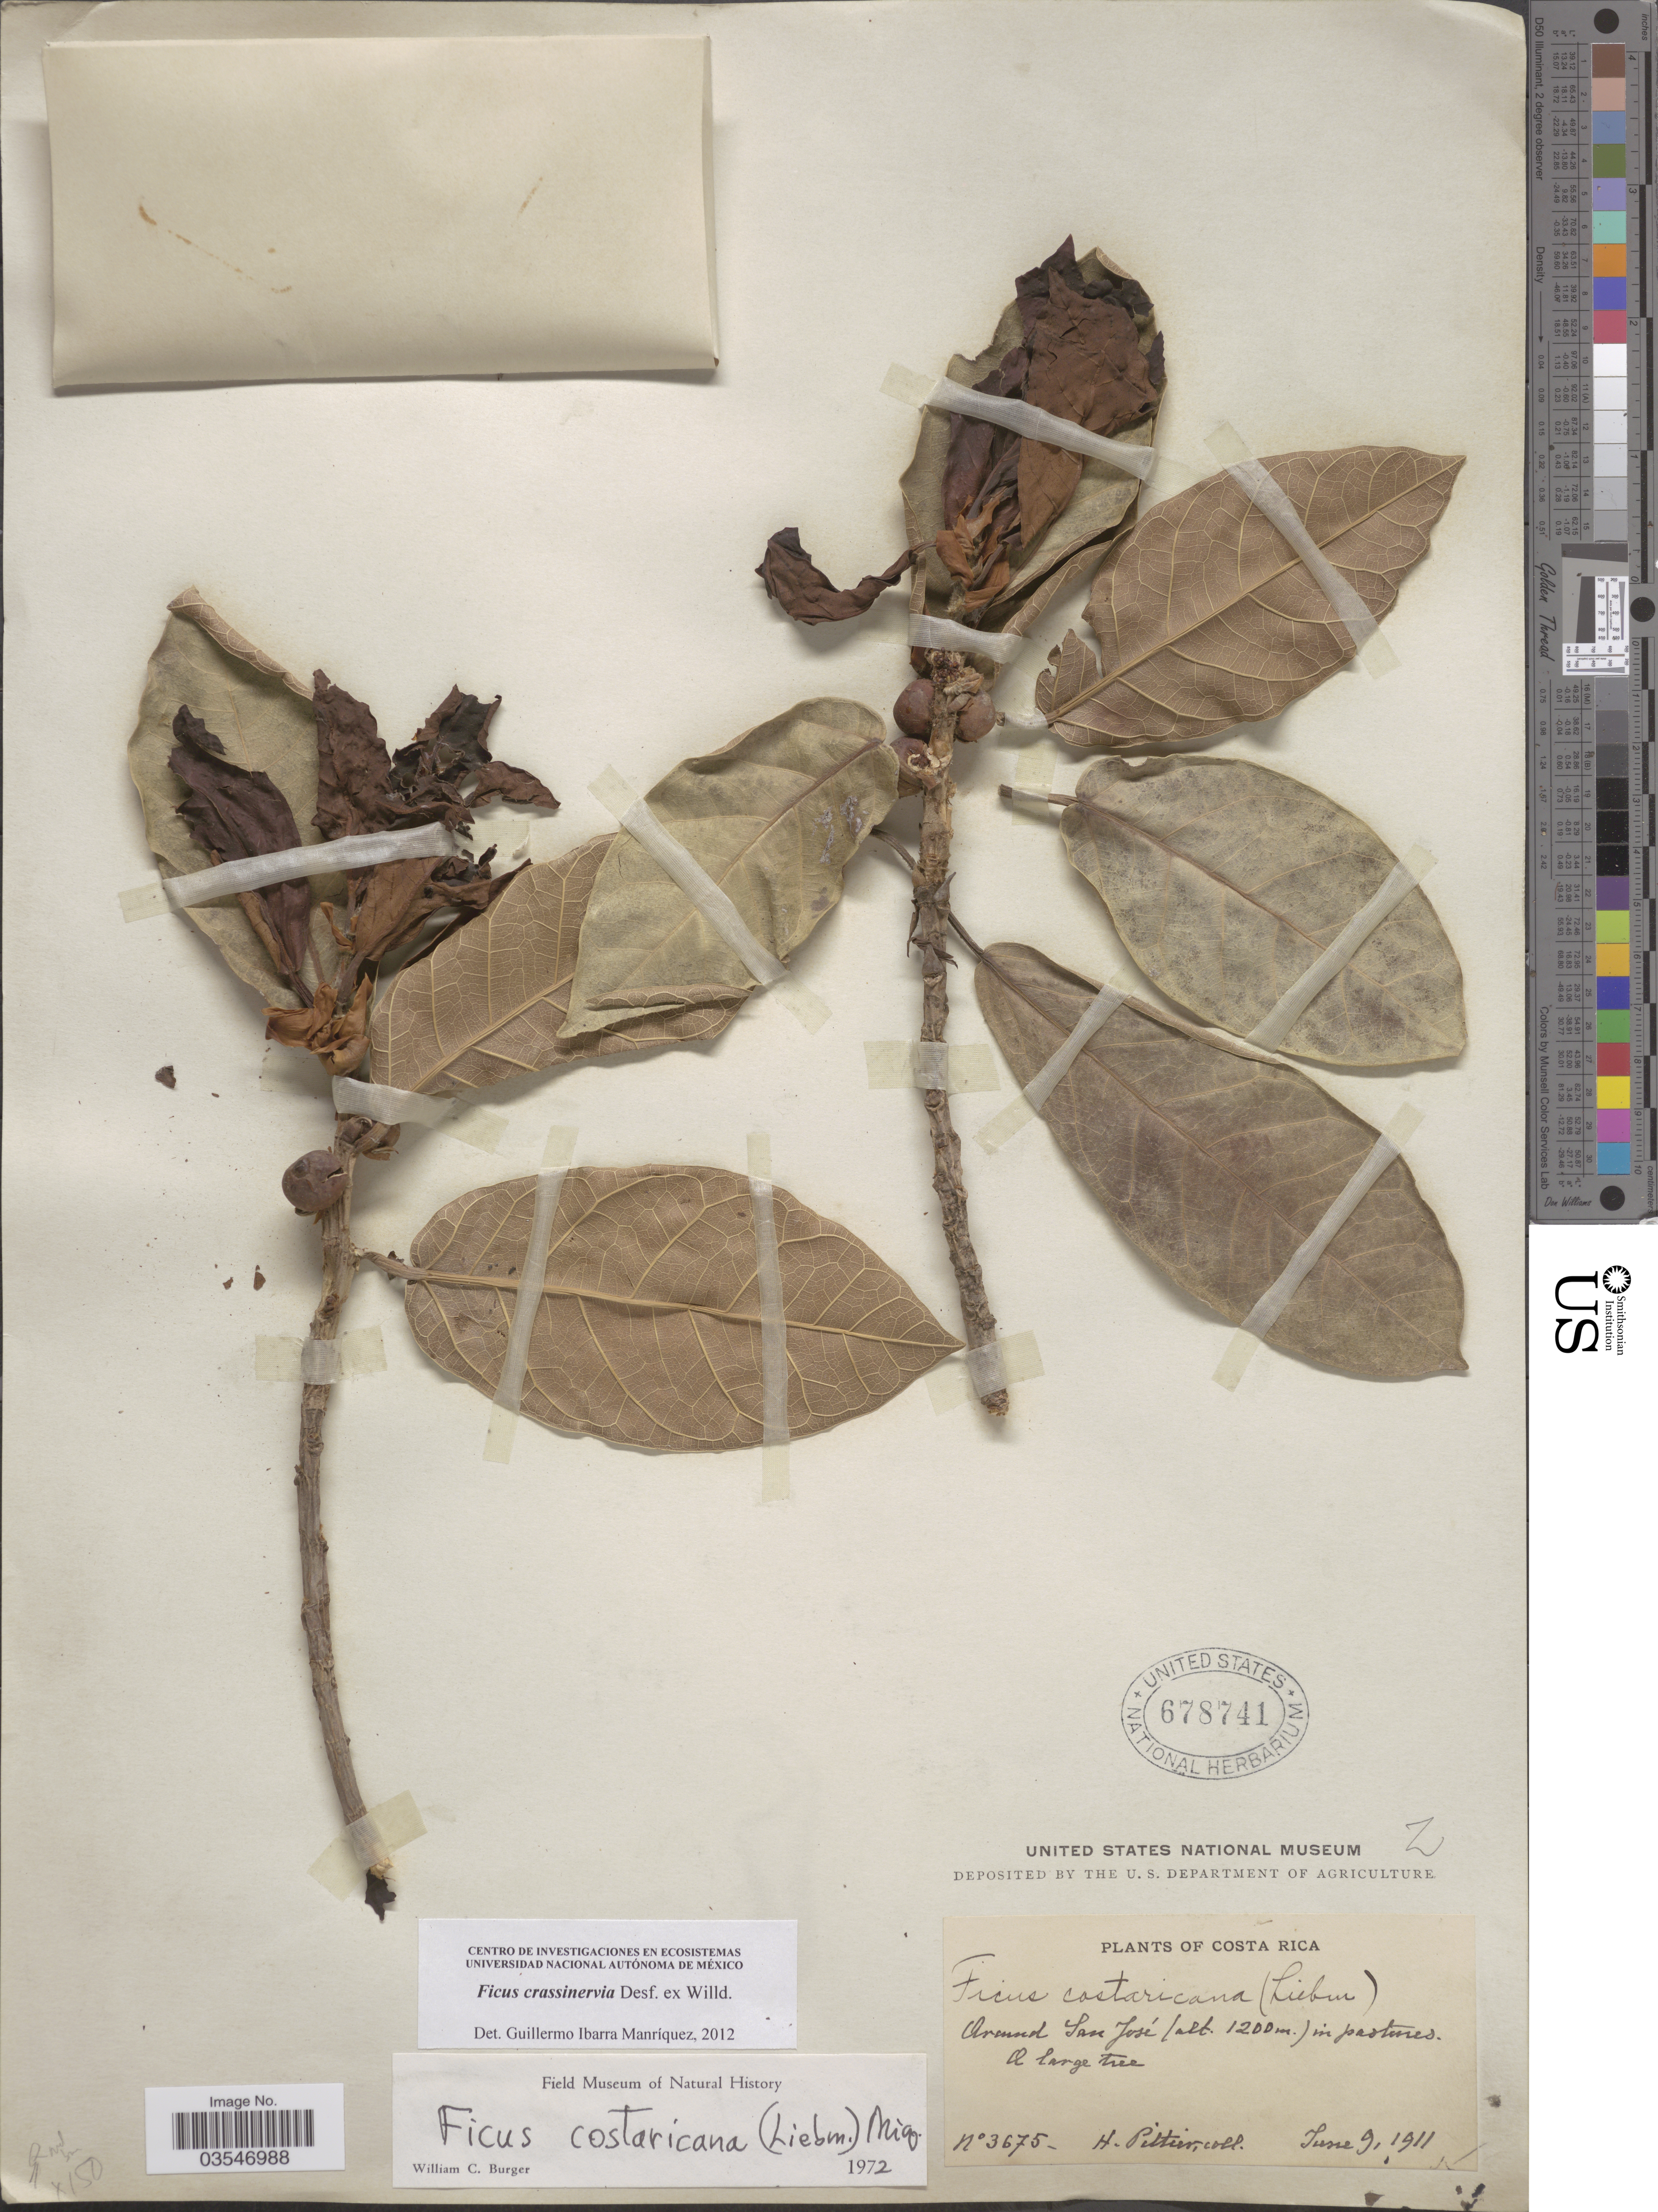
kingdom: Plantae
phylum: Tracheophyta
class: Magnoliopsida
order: Rosales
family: Moraceae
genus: Ficus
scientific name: Ficus crassinervia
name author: Desf. ex Willd.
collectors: H. F. Pittier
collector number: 3675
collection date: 1911-06-09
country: Costa Rica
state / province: San José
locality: Around San José.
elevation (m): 1200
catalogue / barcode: US 678741